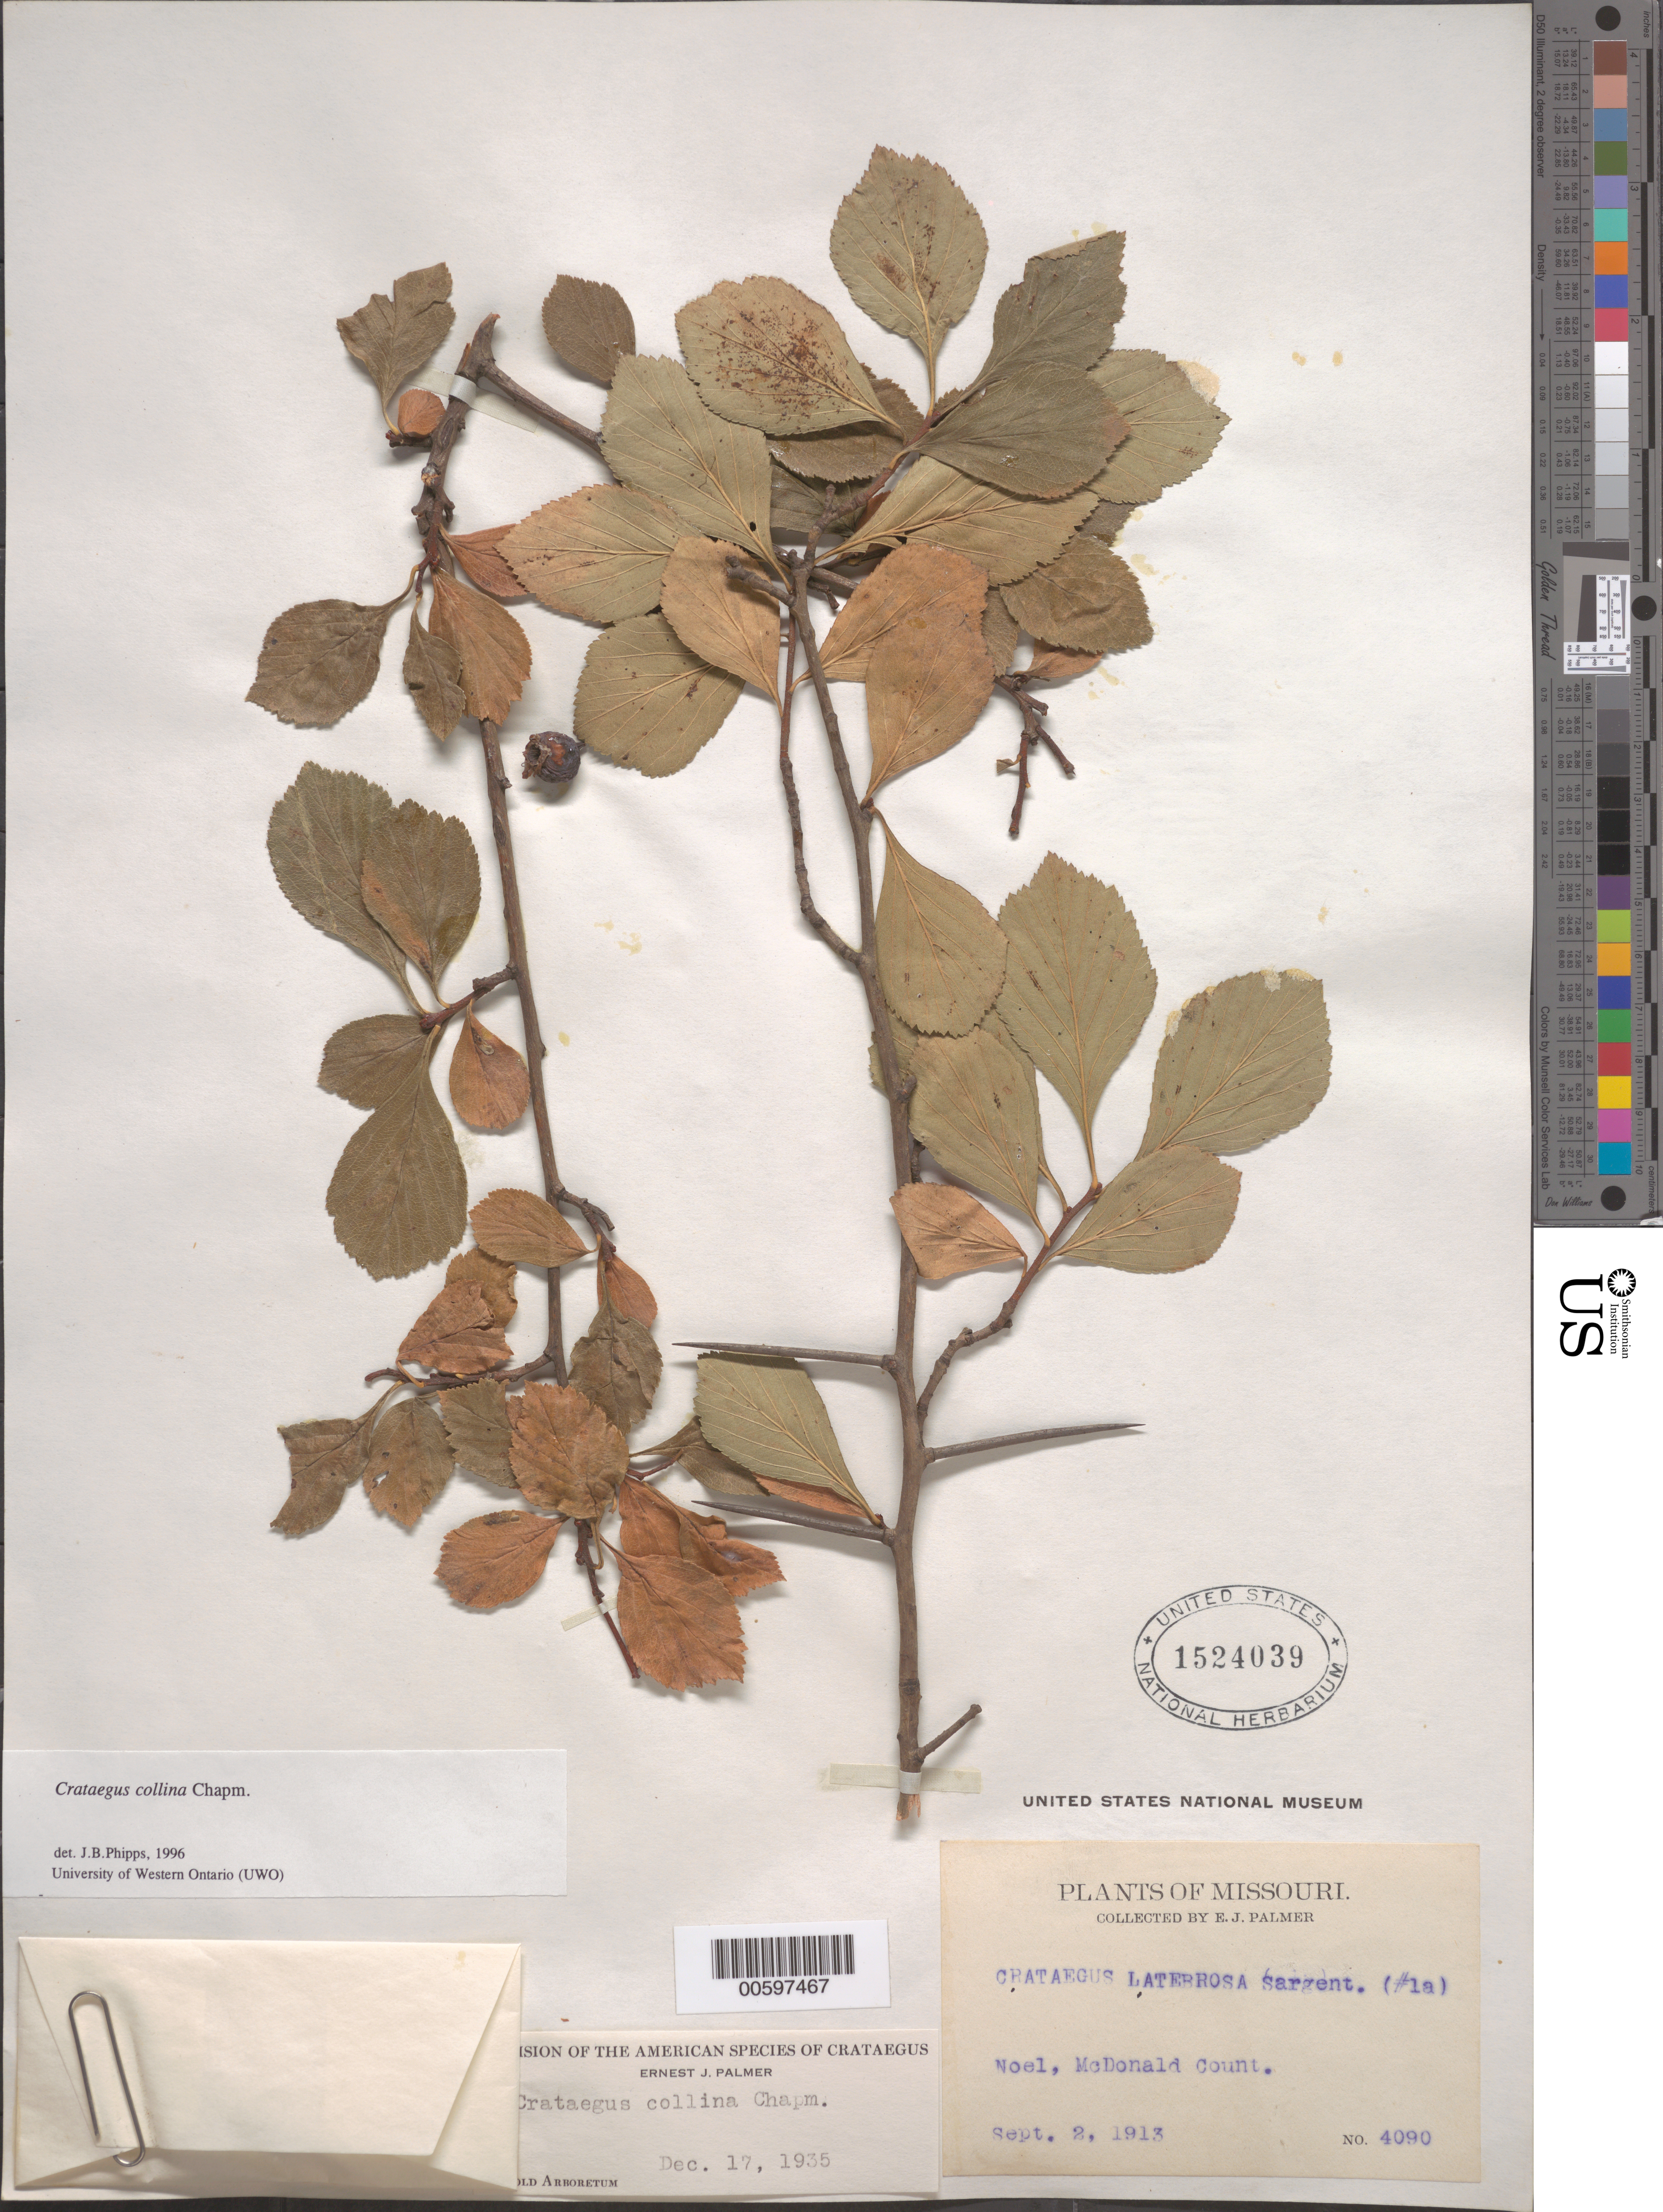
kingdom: Plantae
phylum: Tracheophyta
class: Magnoliopsida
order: Rosales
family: Rosaceae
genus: Crataegus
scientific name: Crataegus collina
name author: Chapm.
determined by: Palmer, E. J.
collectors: E. J. Palmer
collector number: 4090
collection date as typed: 02 Sep 1913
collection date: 1913-09-02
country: United States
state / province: Missouri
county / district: McDonald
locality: Noel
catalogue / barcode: US 1524039